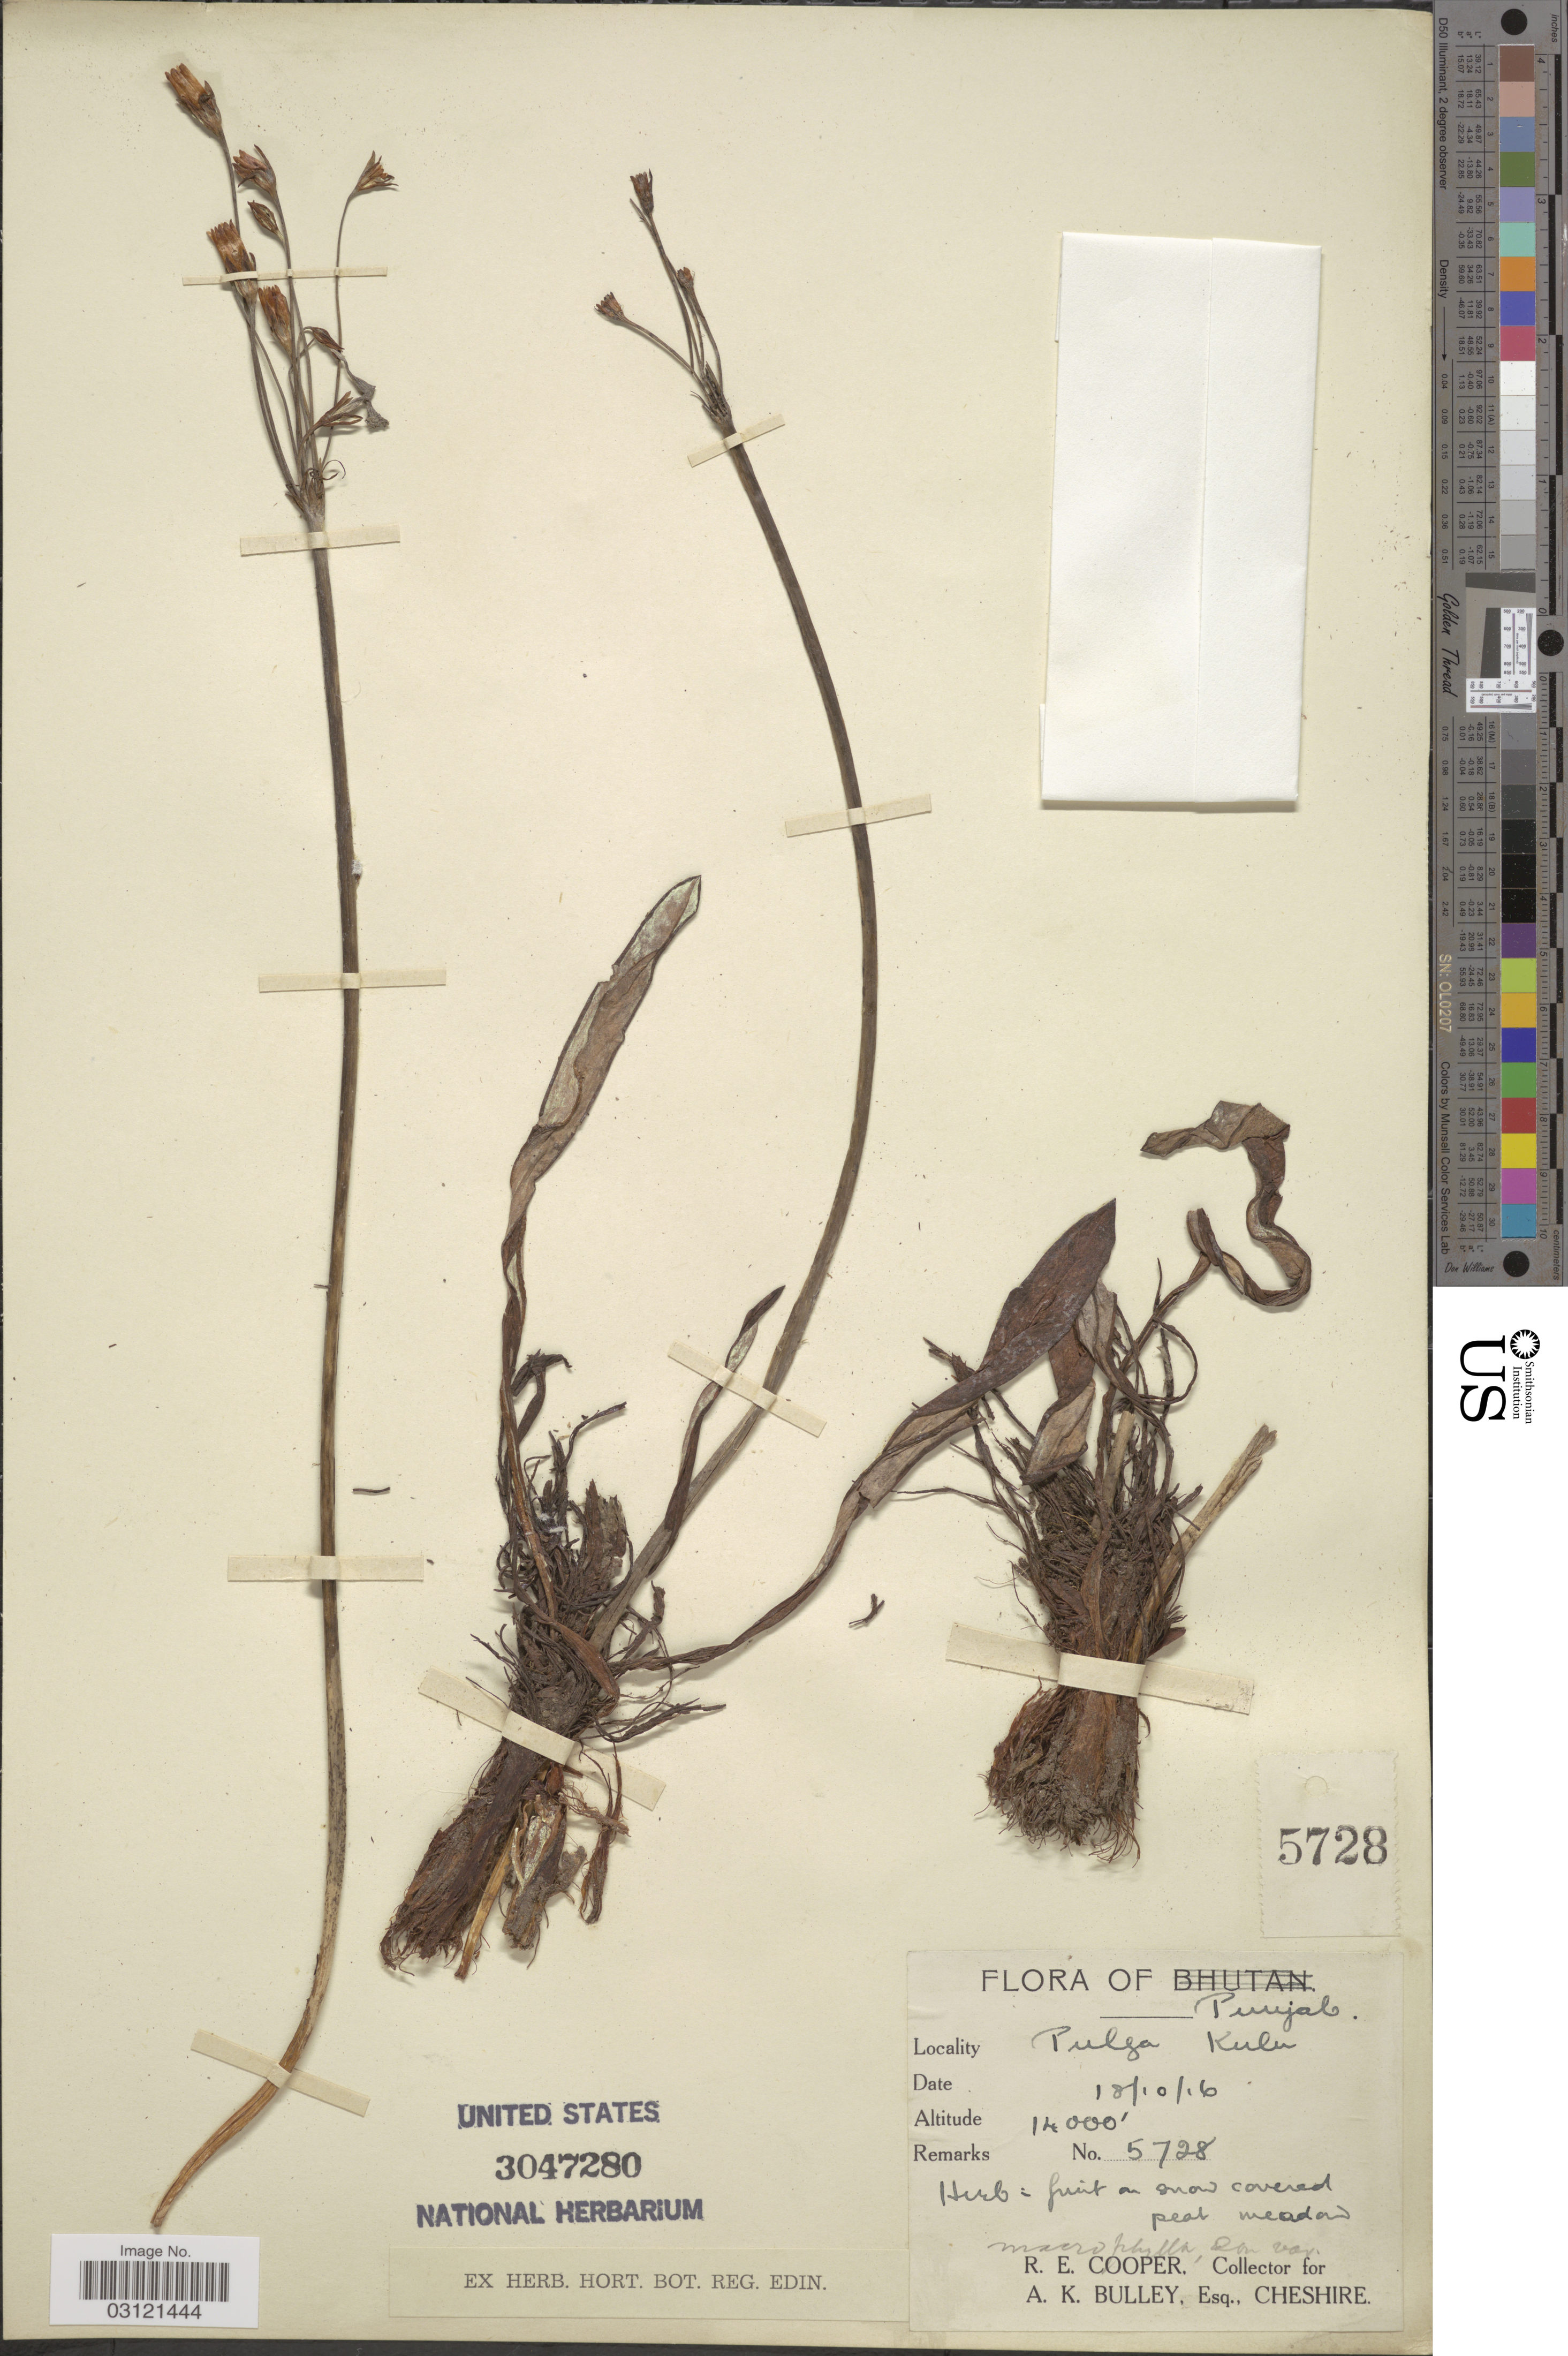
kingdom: Plantae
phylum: Tracheophyta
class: Magnoliopsida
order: Ericales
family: Primulaceae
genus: Primula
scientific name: Primula macrophylla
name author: D. Don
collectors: R. E. Cooper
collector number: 5728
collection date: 1916-10-18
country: India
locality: Pulga Kulu.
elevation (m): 4267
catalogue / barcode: US 3047280